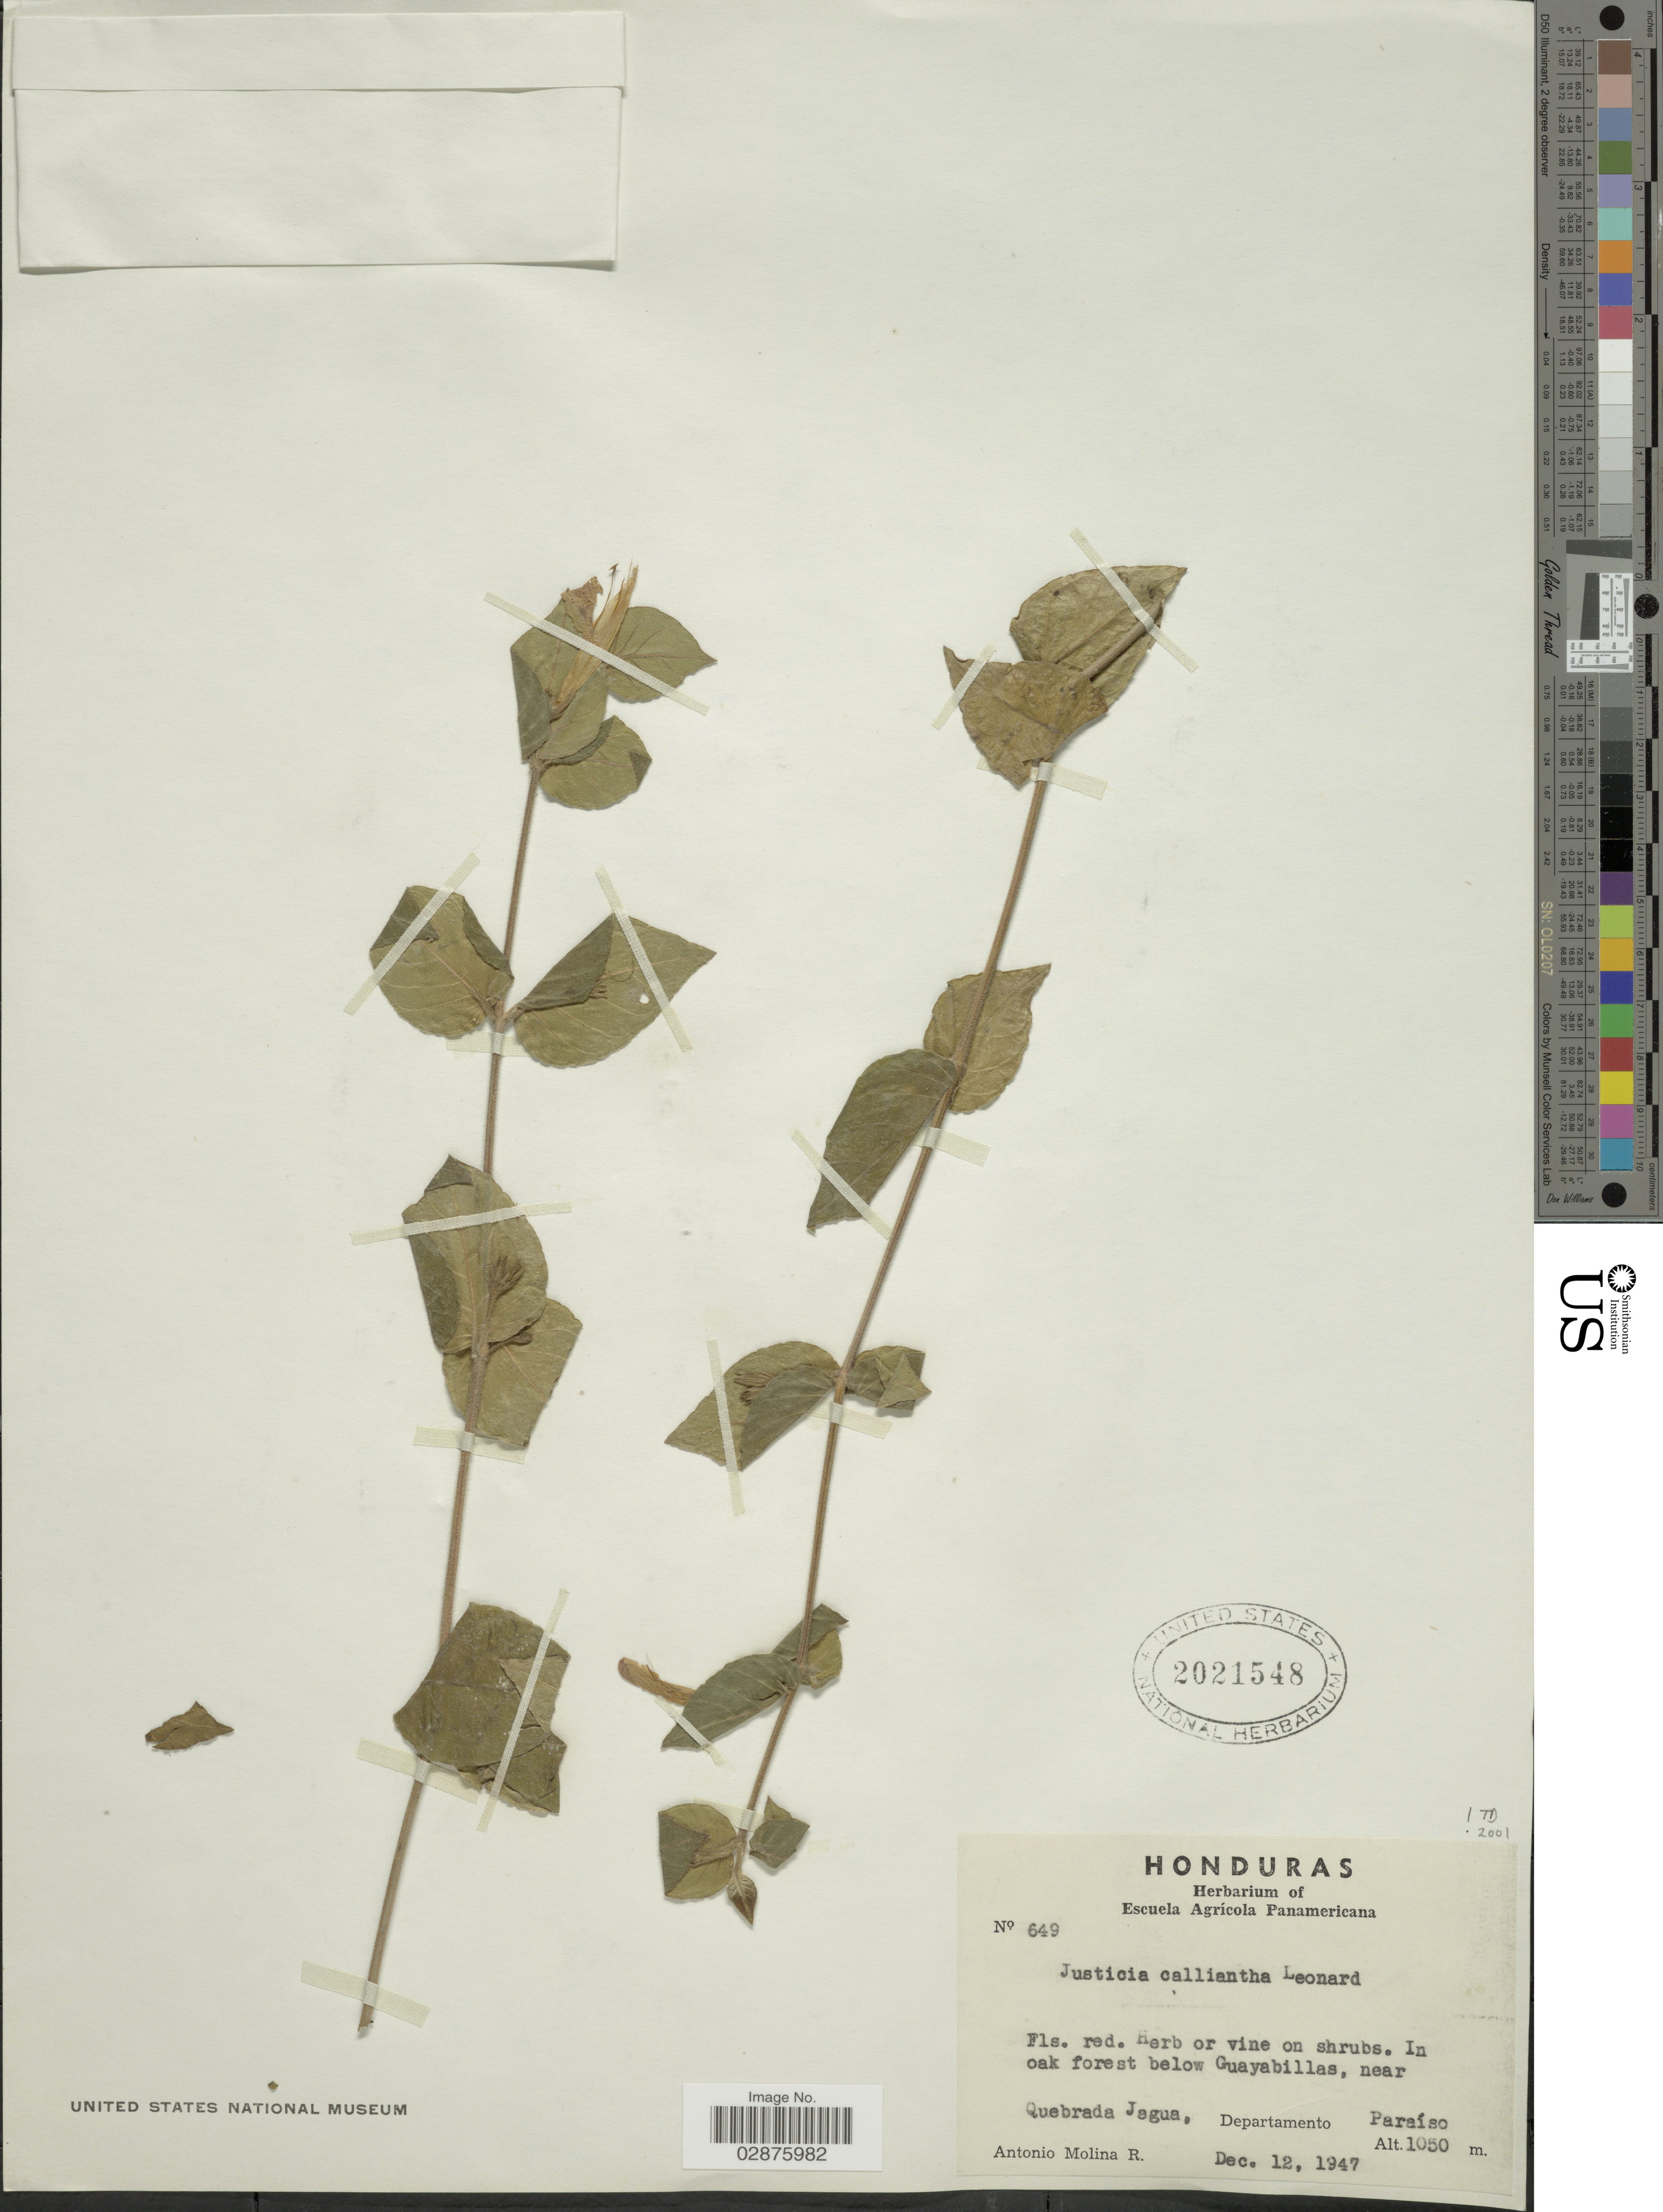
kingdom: Plantae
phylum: Tracheophyta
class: Magnoliopsida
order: Lamiales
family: Acanthaceae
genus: Justicia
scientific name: Justicia calliantha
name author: Leonard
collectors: A. Molina R.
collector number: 649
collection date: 1947-12-12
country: Honduras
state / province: El Paraíso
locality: In oak forest below Guayabillas, near Quebrada Jagua, Departamento Paraíso.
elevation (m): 1050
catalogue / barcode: US 2021548